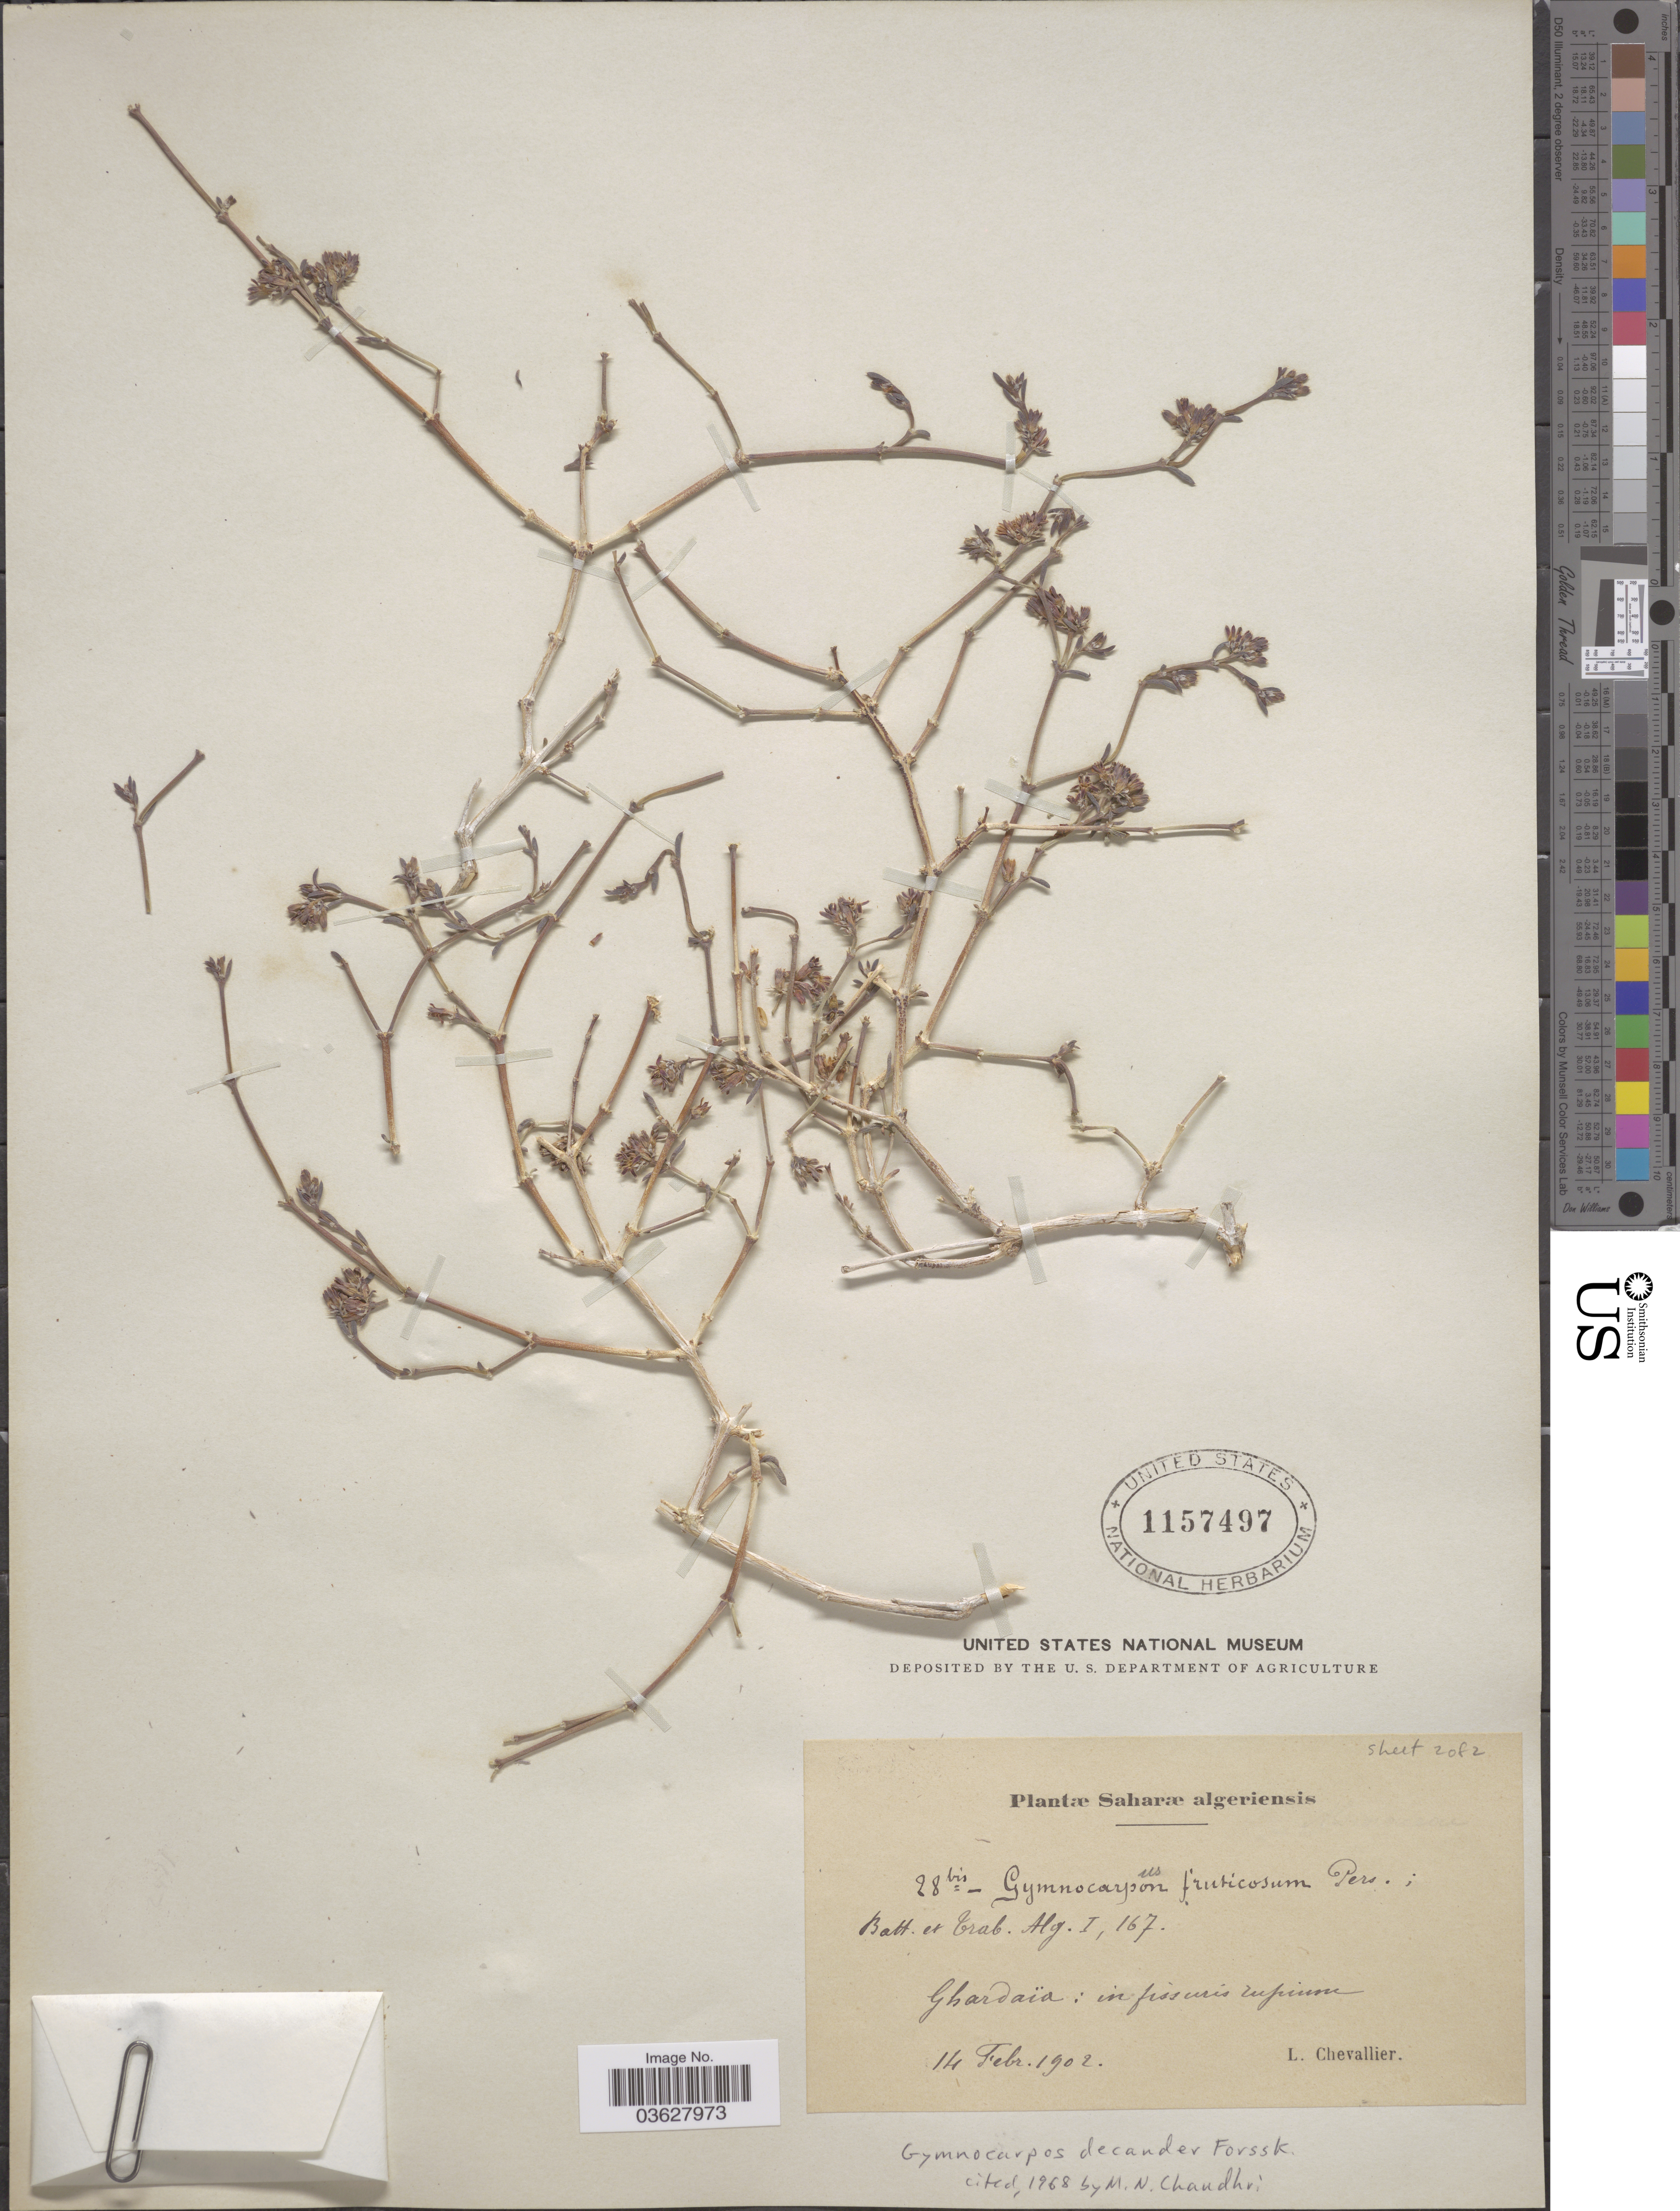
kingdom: Plantae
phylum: Tracheophyta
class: Magnoliopsida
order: Caryophyllales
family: Caryophyllaceae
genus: Gymnocarpos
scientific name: Gymnocarpos decander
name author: Forssk.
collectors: L. Chevallier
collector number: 28bis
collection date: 1902-02-14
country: Algeria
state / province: Ghardaïa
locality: Saharæ algeriensis.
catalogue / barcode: US 1157497